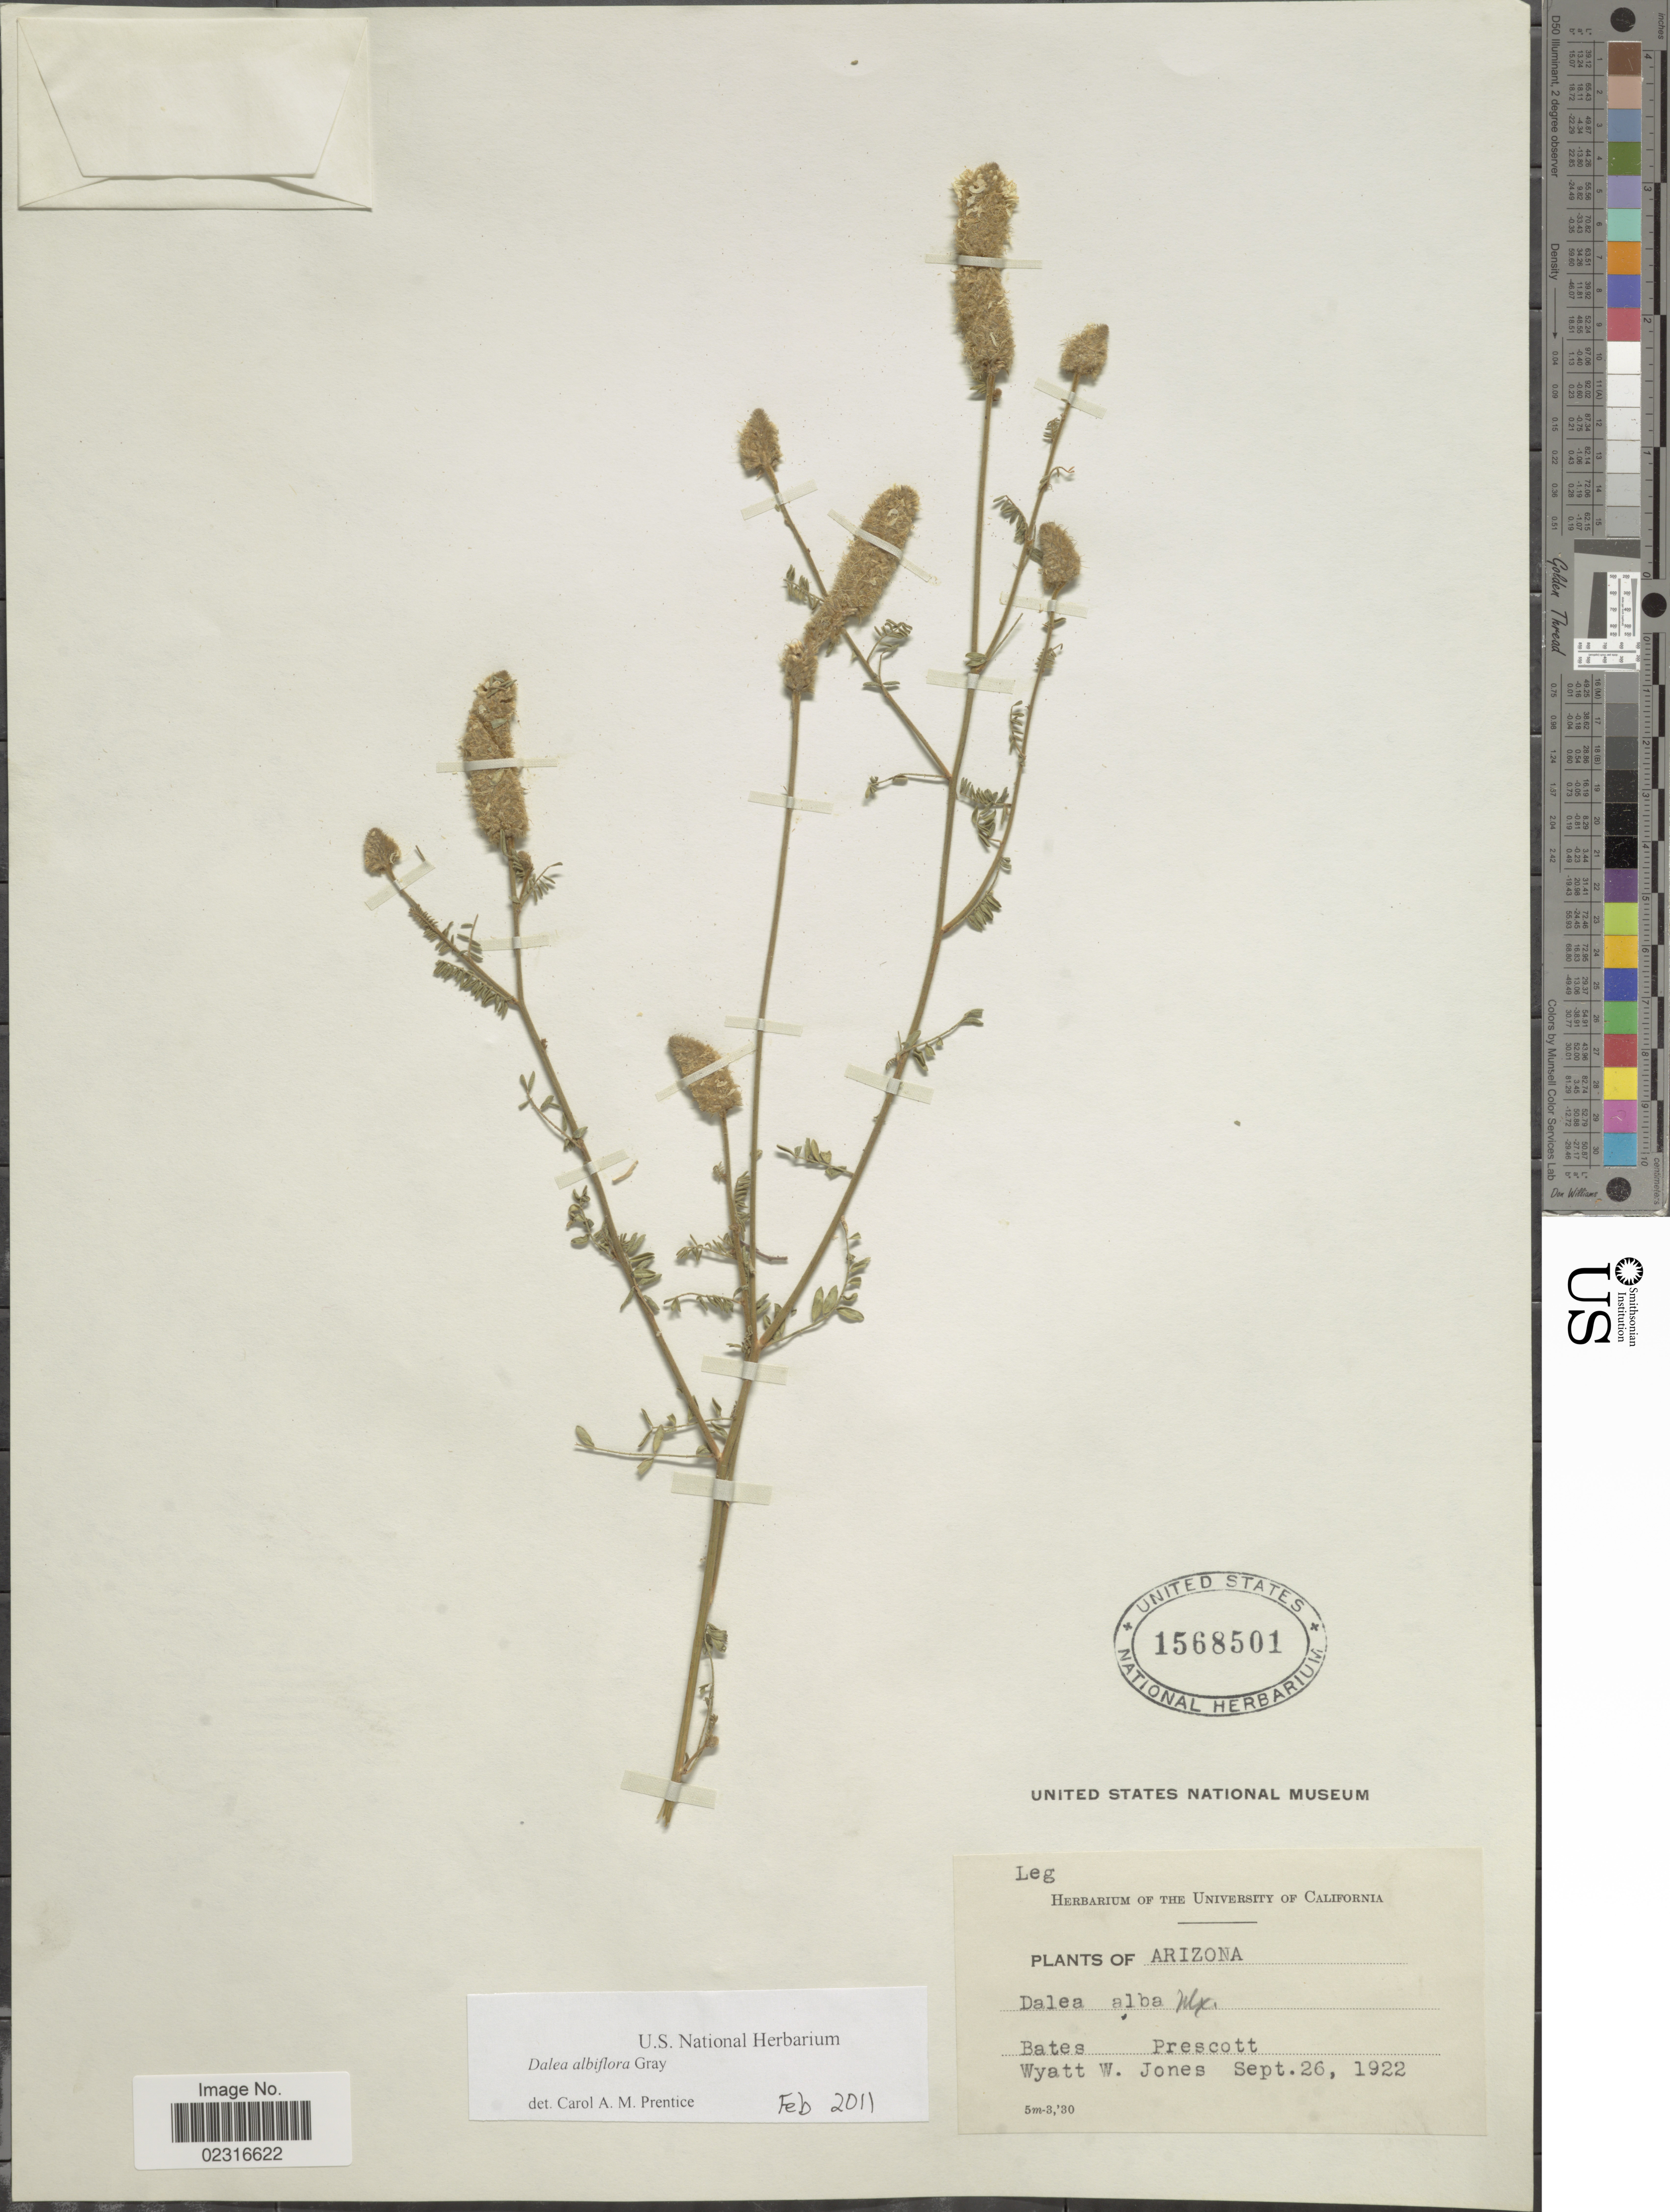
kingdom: Plantae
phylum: Tracheophyta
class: Magnoliopsida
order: Fabales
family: Fabaceae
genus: Dalea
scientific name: Dalea albiflora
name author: A. Gray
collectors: W. W. Jones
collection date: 1922-09-26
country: United States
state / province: Arizona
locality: Bates. Prescottt.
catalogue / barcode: US 1568501